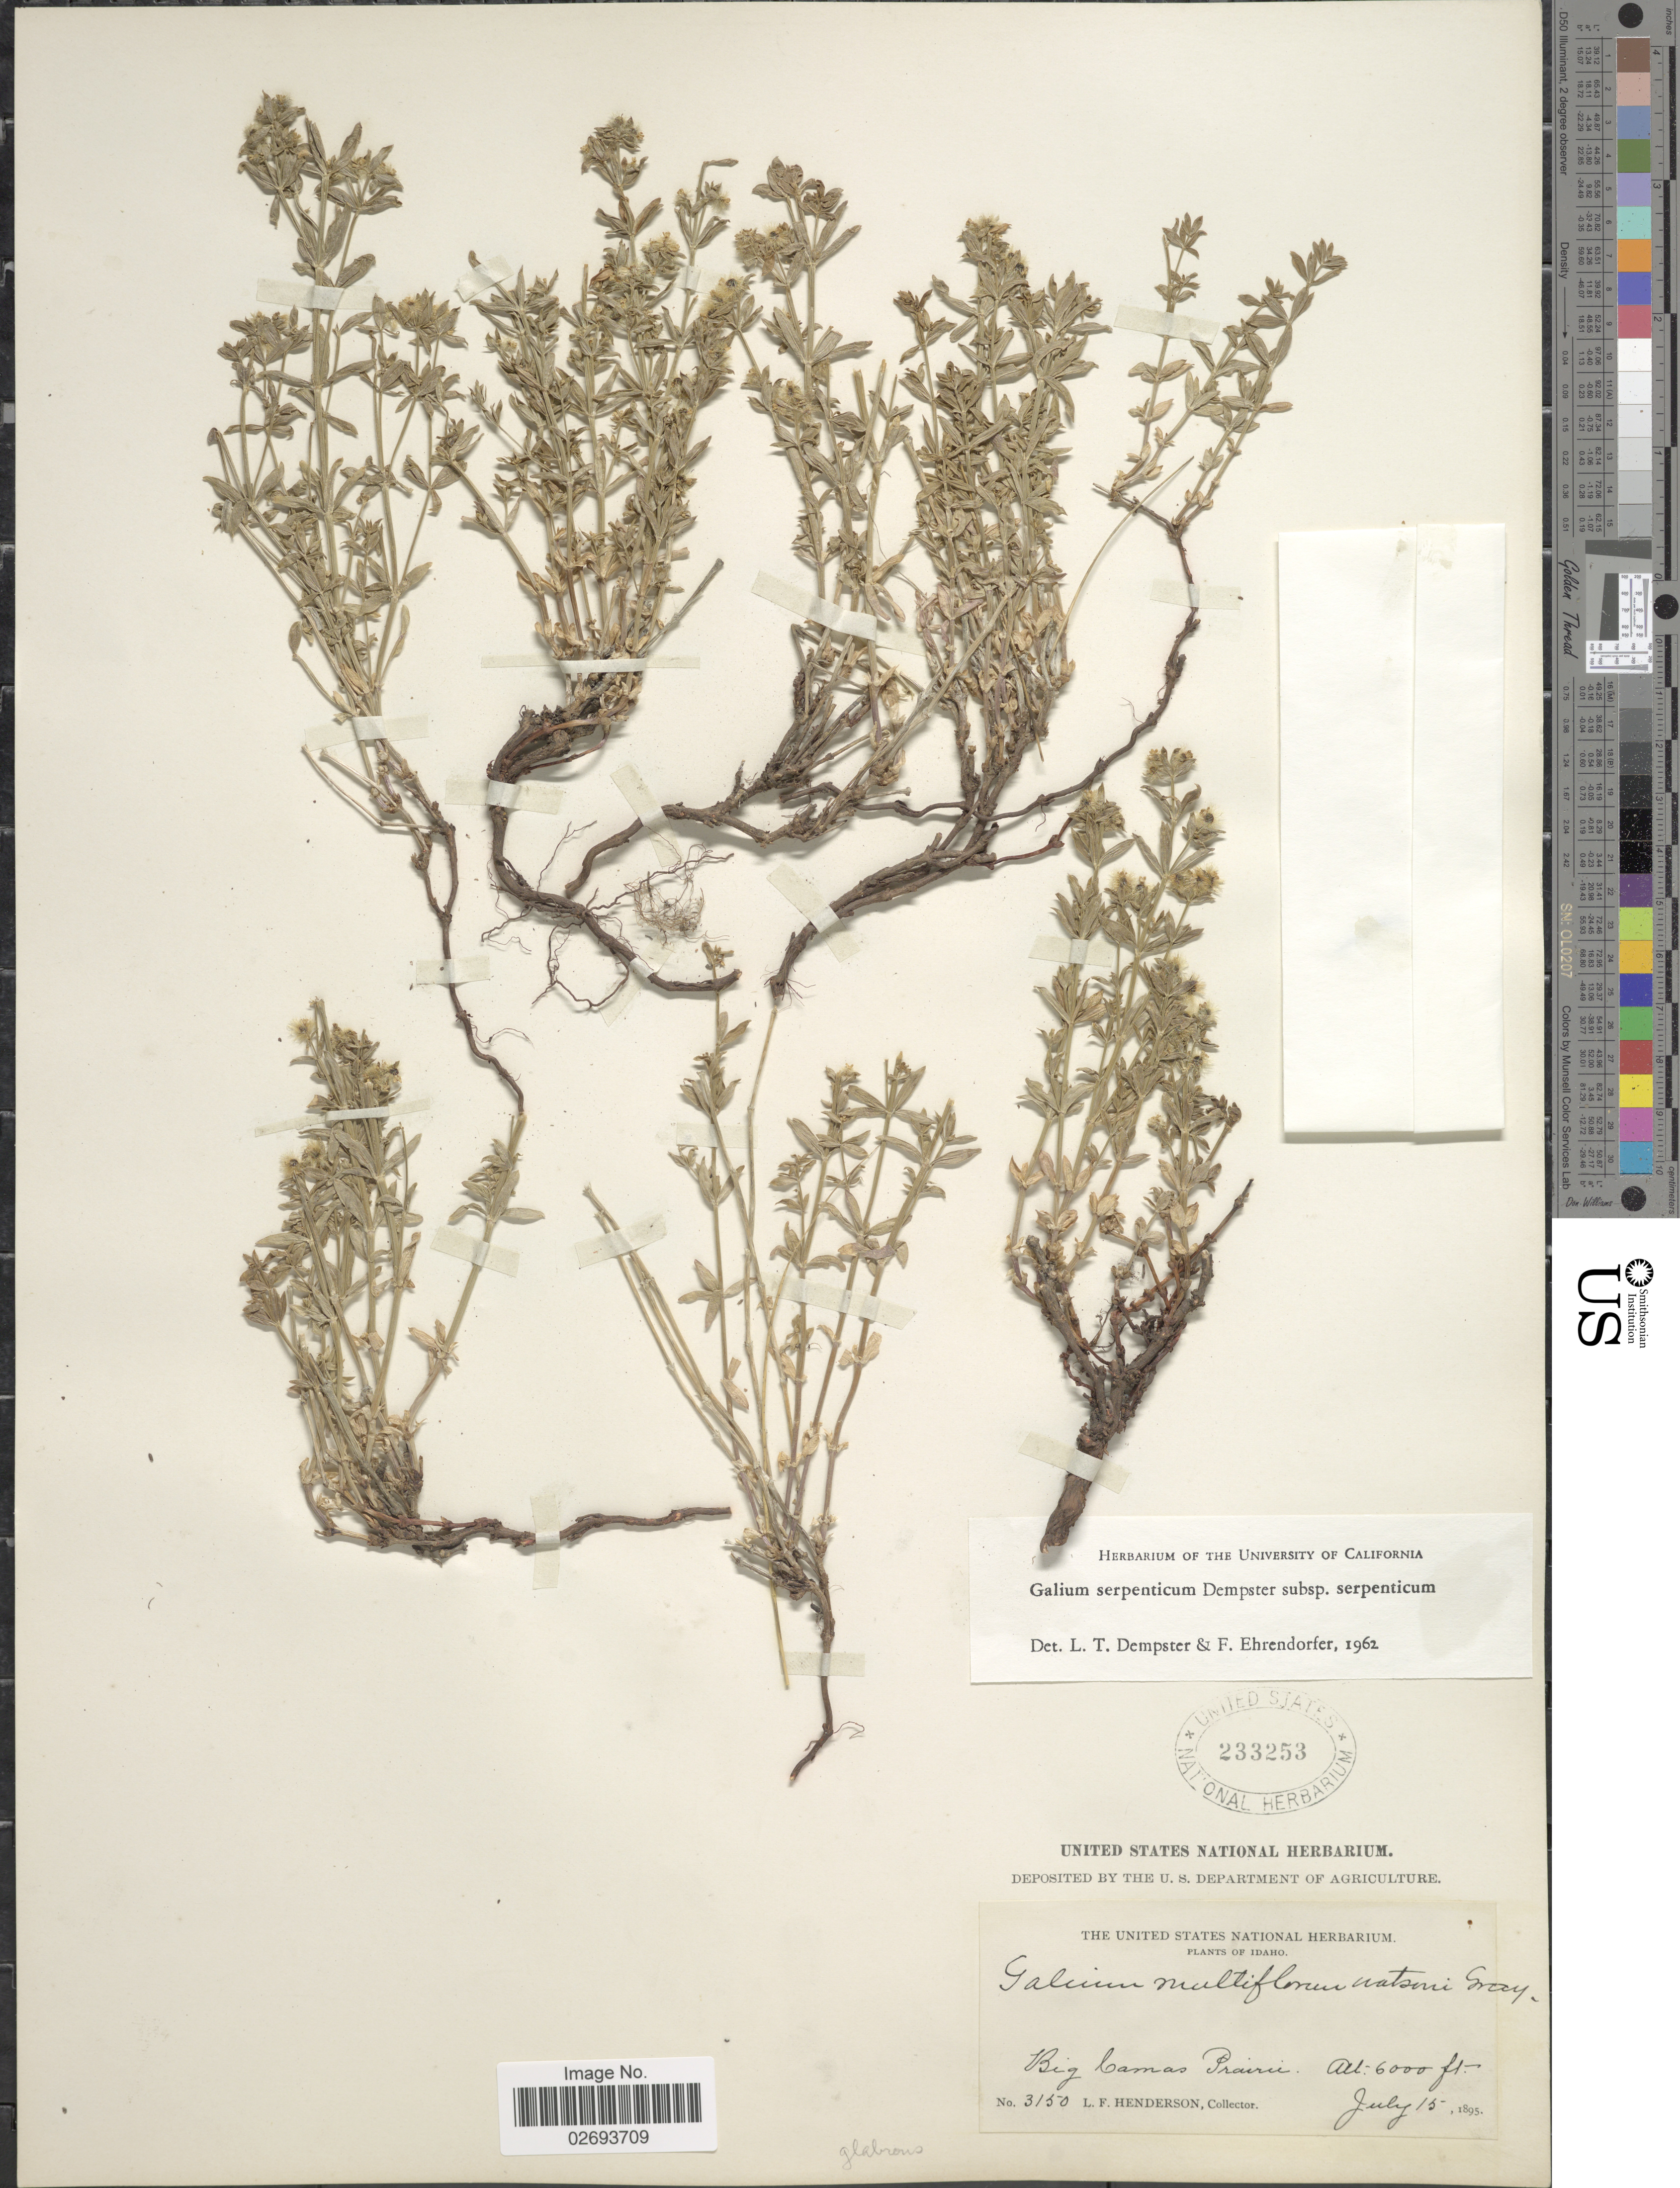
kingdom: Plantae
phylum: Tracheophyta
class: Magnoliopsida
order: Gentianales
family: Rubiaceae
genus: Galium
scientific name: Galium serpenticum subsp. serpenticum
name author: Dempster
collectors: L. Henderson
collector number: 3150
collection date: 1895-07-15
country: United States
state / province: Idaho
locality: Big Camas Prairie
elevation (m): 1829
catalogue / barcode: US 233253